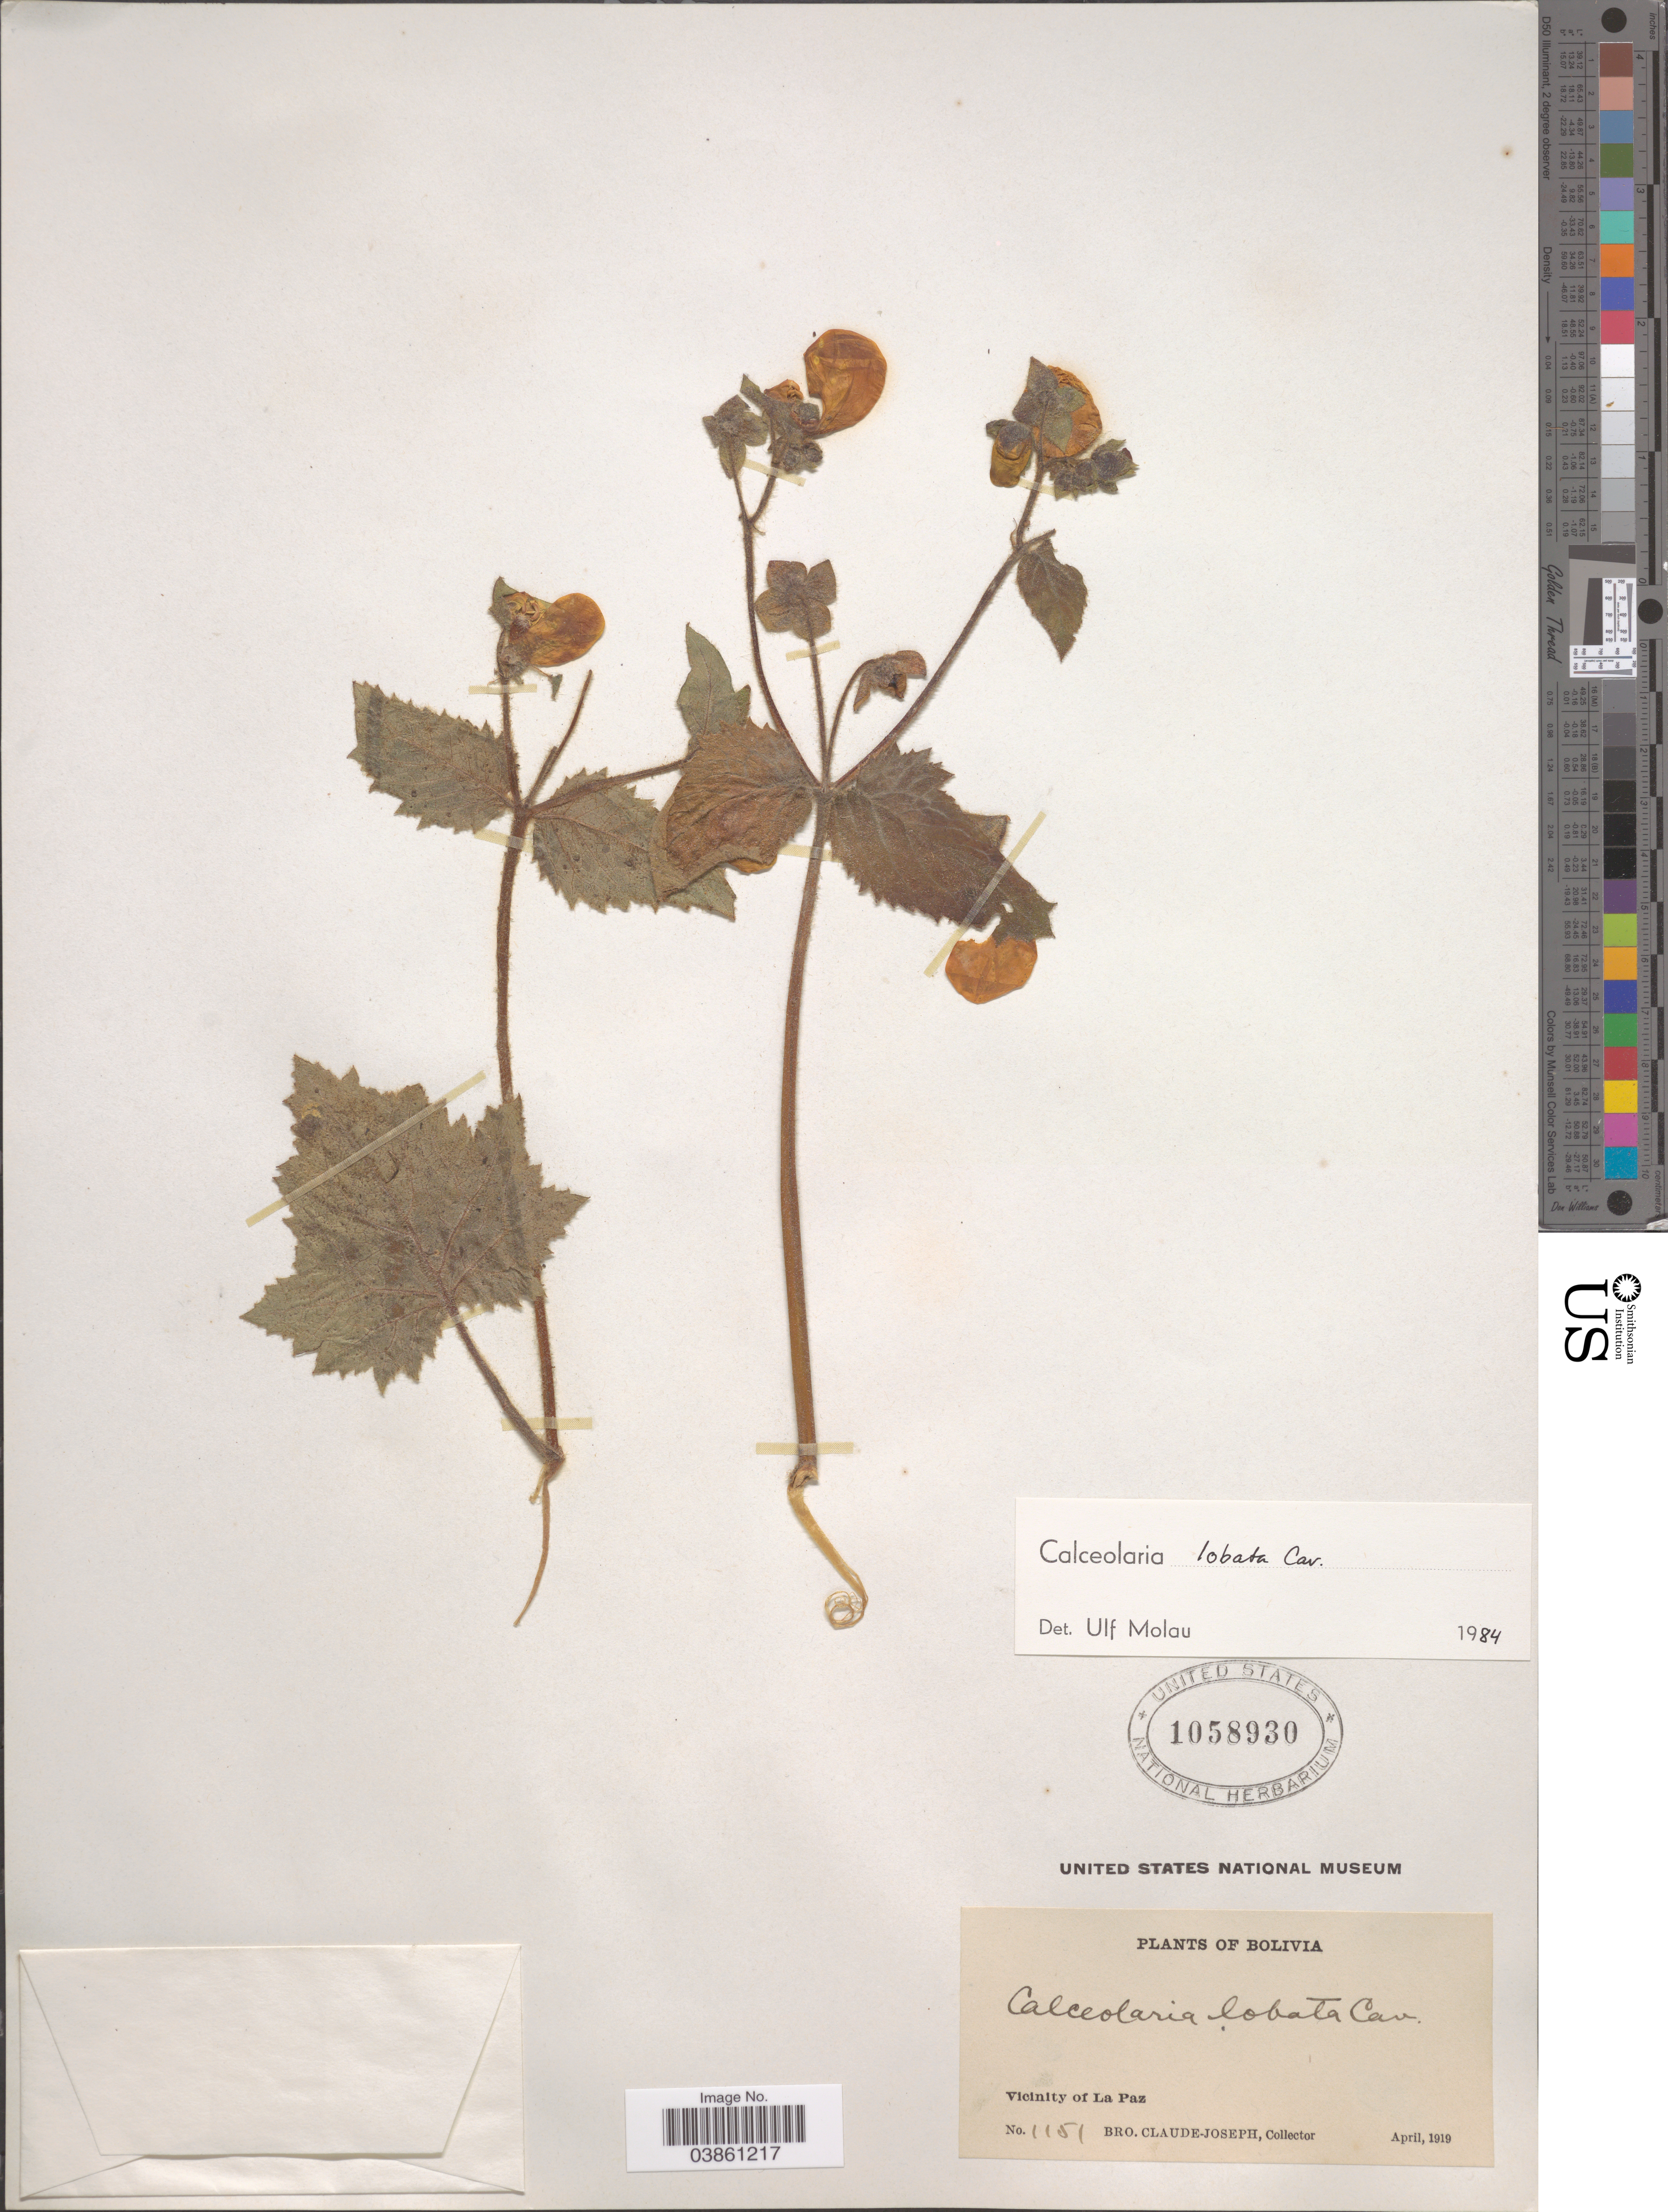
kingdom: Plantae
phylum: Tracheophyta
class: Magnoliopsida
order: Lamiales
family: Calceolariaceae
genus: Calceolaria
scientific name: Calceolaria lobata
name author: Cav.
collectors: Bro. Claude-Joseph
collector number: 1151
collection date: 1919-04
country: Bolivia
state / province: La Paz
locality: Vicinity of La Paz.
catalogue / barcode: US 1058930